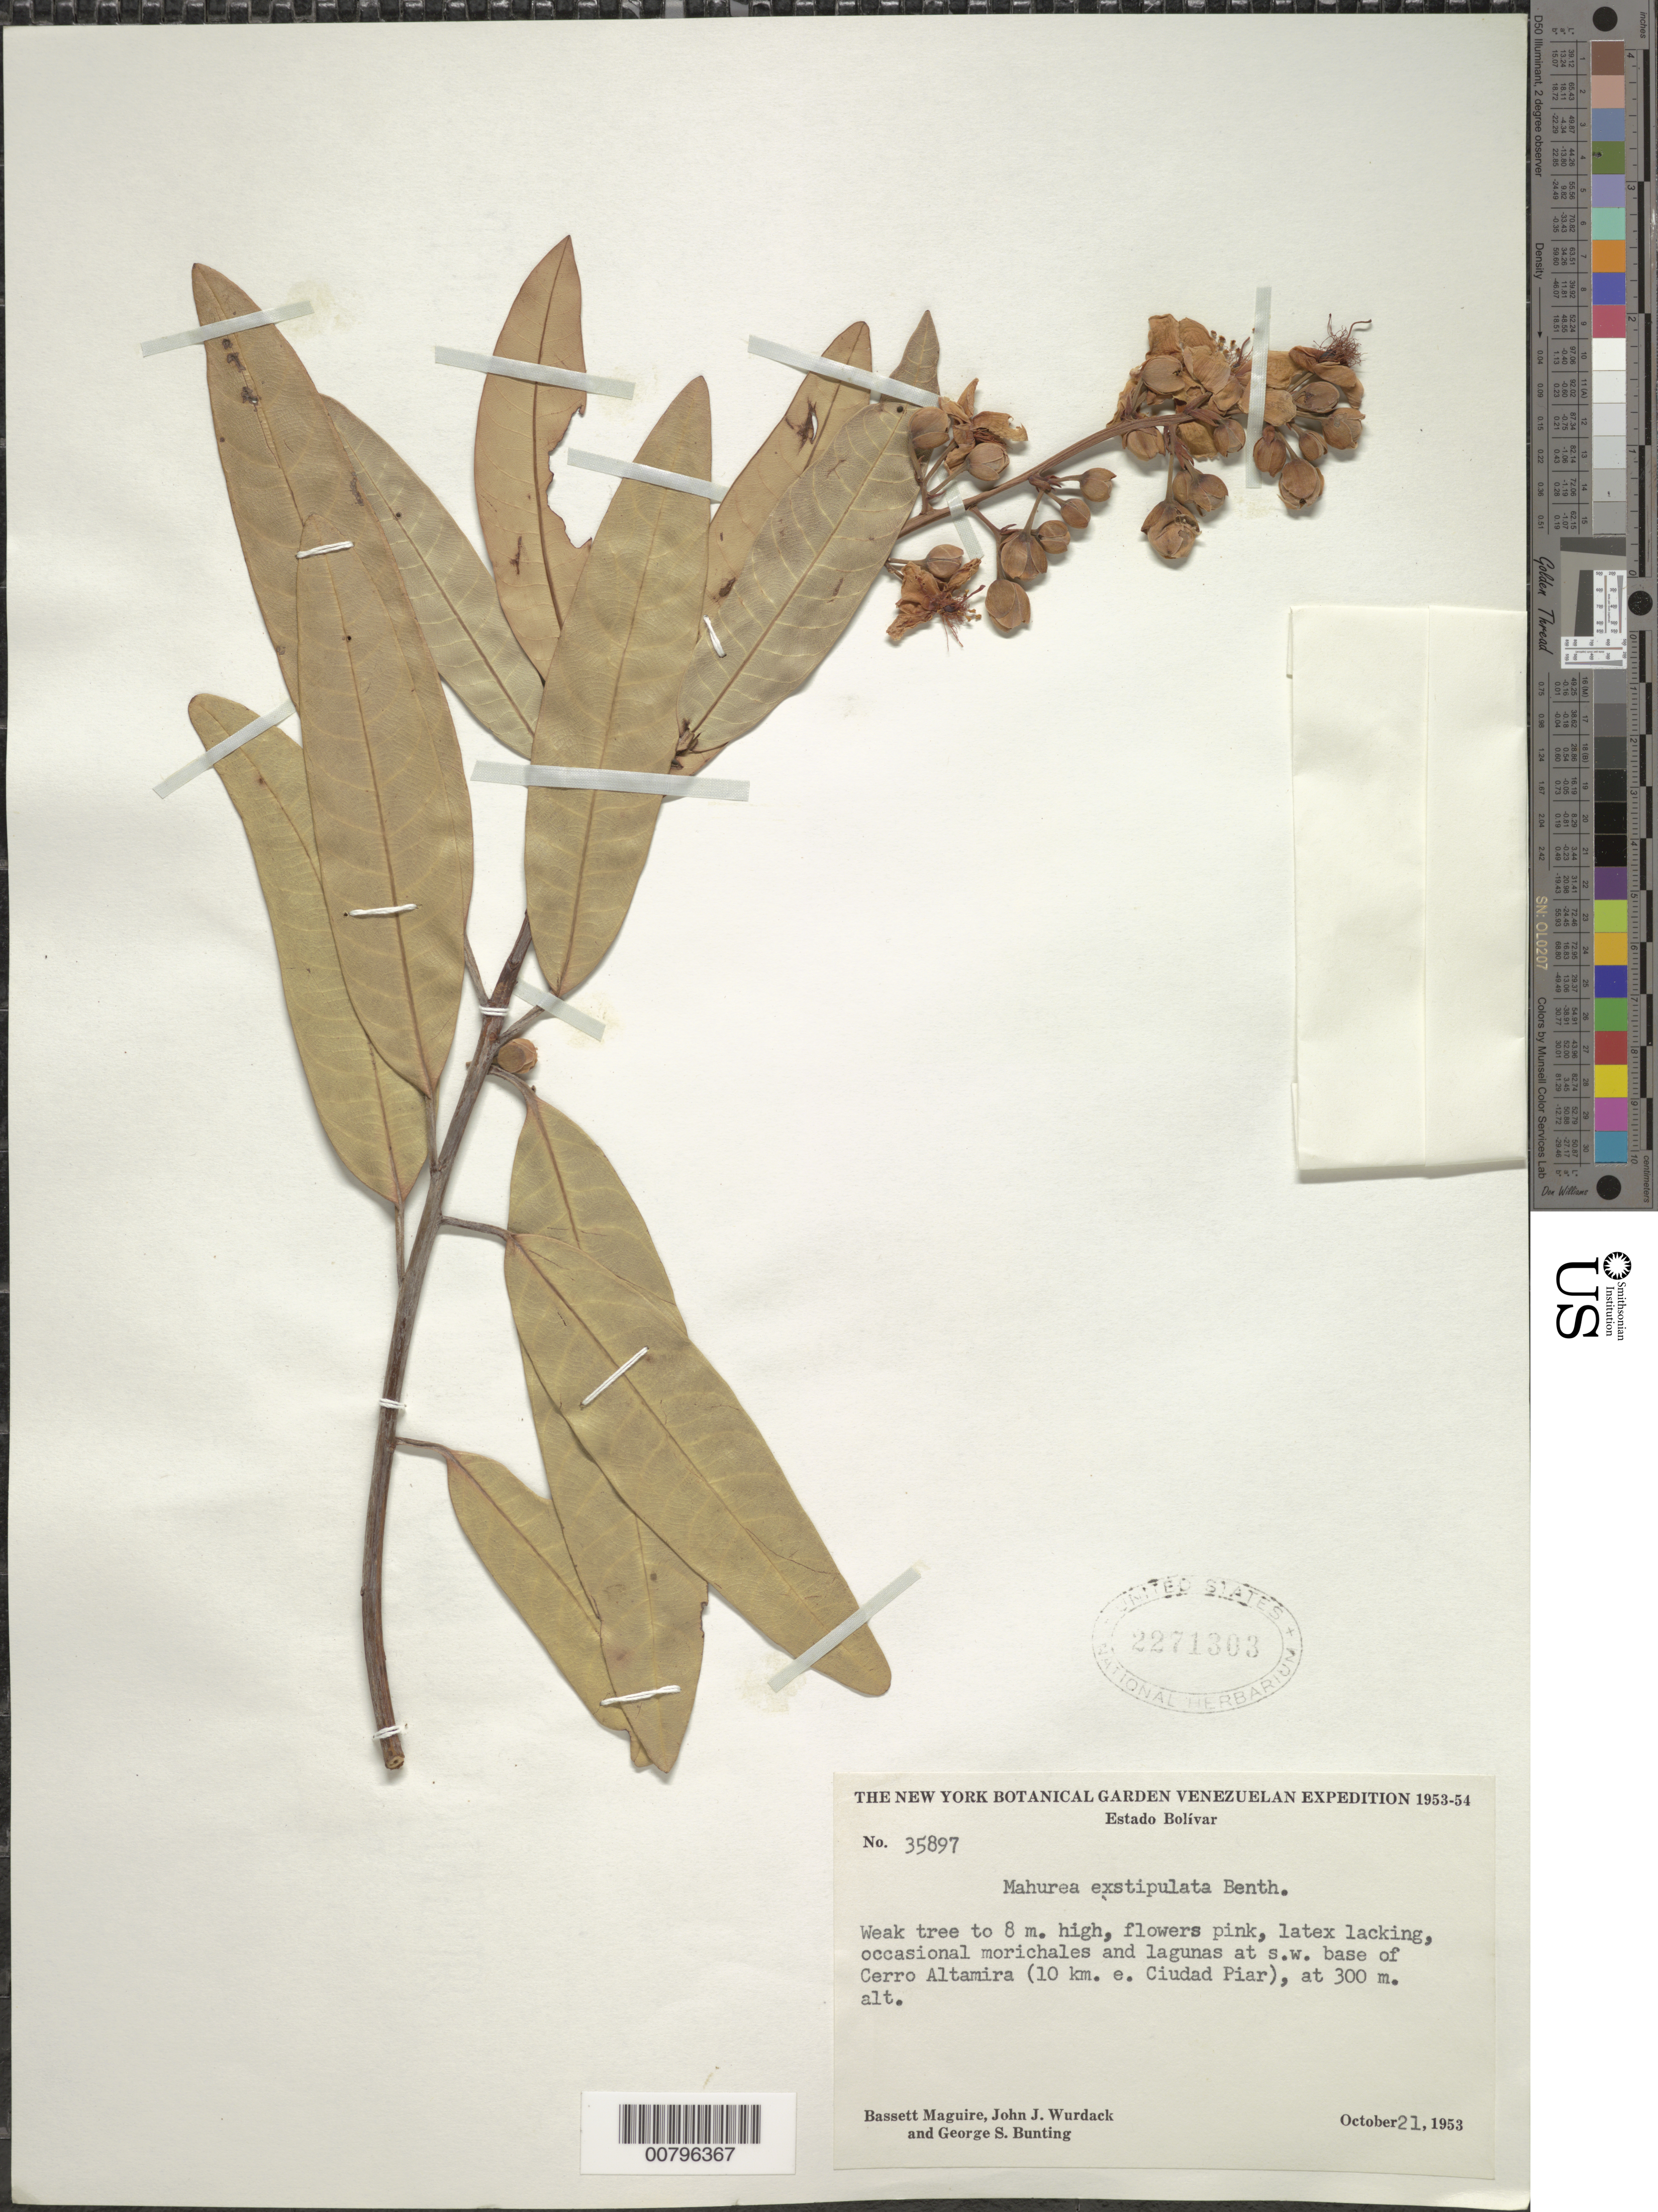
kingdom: Plantae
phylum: Tracheophyta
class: Magnoliopsida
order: Malpighiales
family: Calophyllaceae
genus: Mahurea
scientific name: Mahurea exstipulata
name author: Benth.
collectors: B. Maguire, J. J. Wurdack & G. S. Bunting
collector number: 35897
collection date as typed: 21-Oct-53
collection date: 1953-10-21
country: Venezuela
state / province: Bolívar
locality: Cerro Altamira, 10 km E of Ciudad Piar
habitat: Morichal and lagunas, SW base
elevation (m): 300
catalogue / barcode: US 2271303